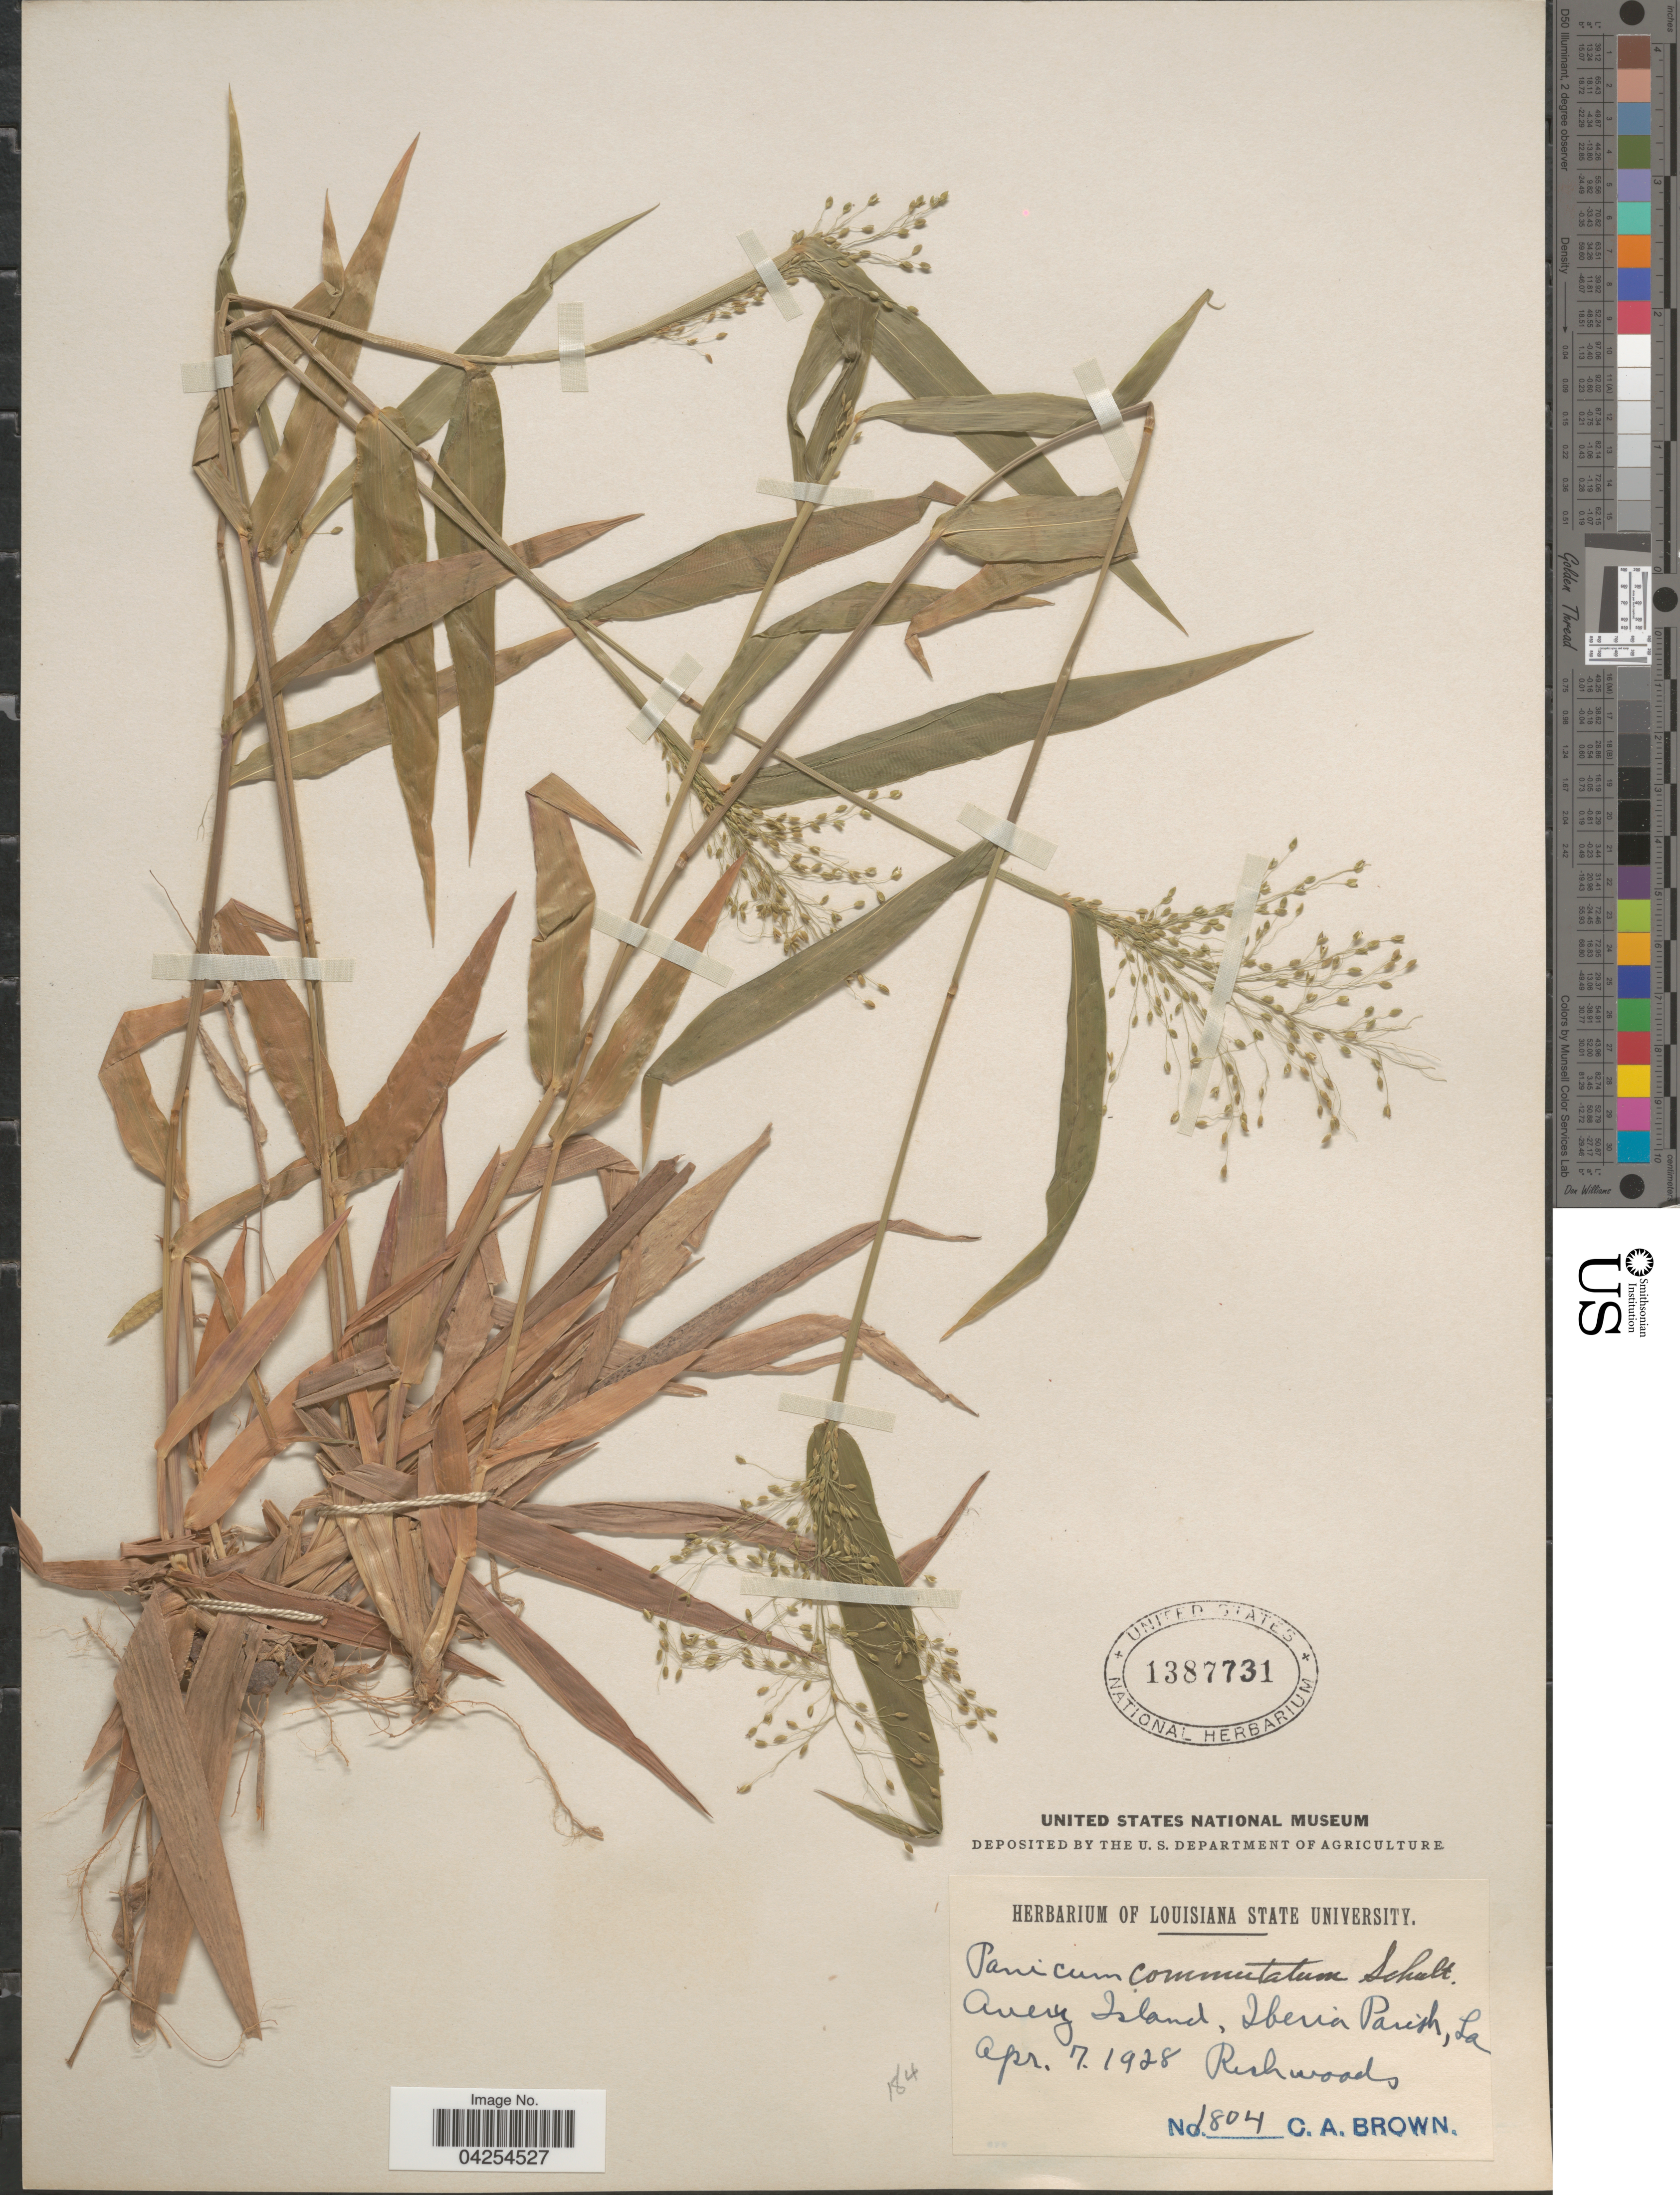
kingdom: Plantae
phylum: Tracheophyta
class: Liliopsida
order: Poales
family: Poaceae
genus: Dichanthelium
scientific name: Dichanthelium commutatum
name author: (Schult.) Gould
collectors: C. A. Brown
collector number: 1804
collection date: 1928-04-07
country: United States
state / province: Louisiana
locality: Avery Island, Iberia Parish. Rich woods.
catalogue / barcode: US 1387731